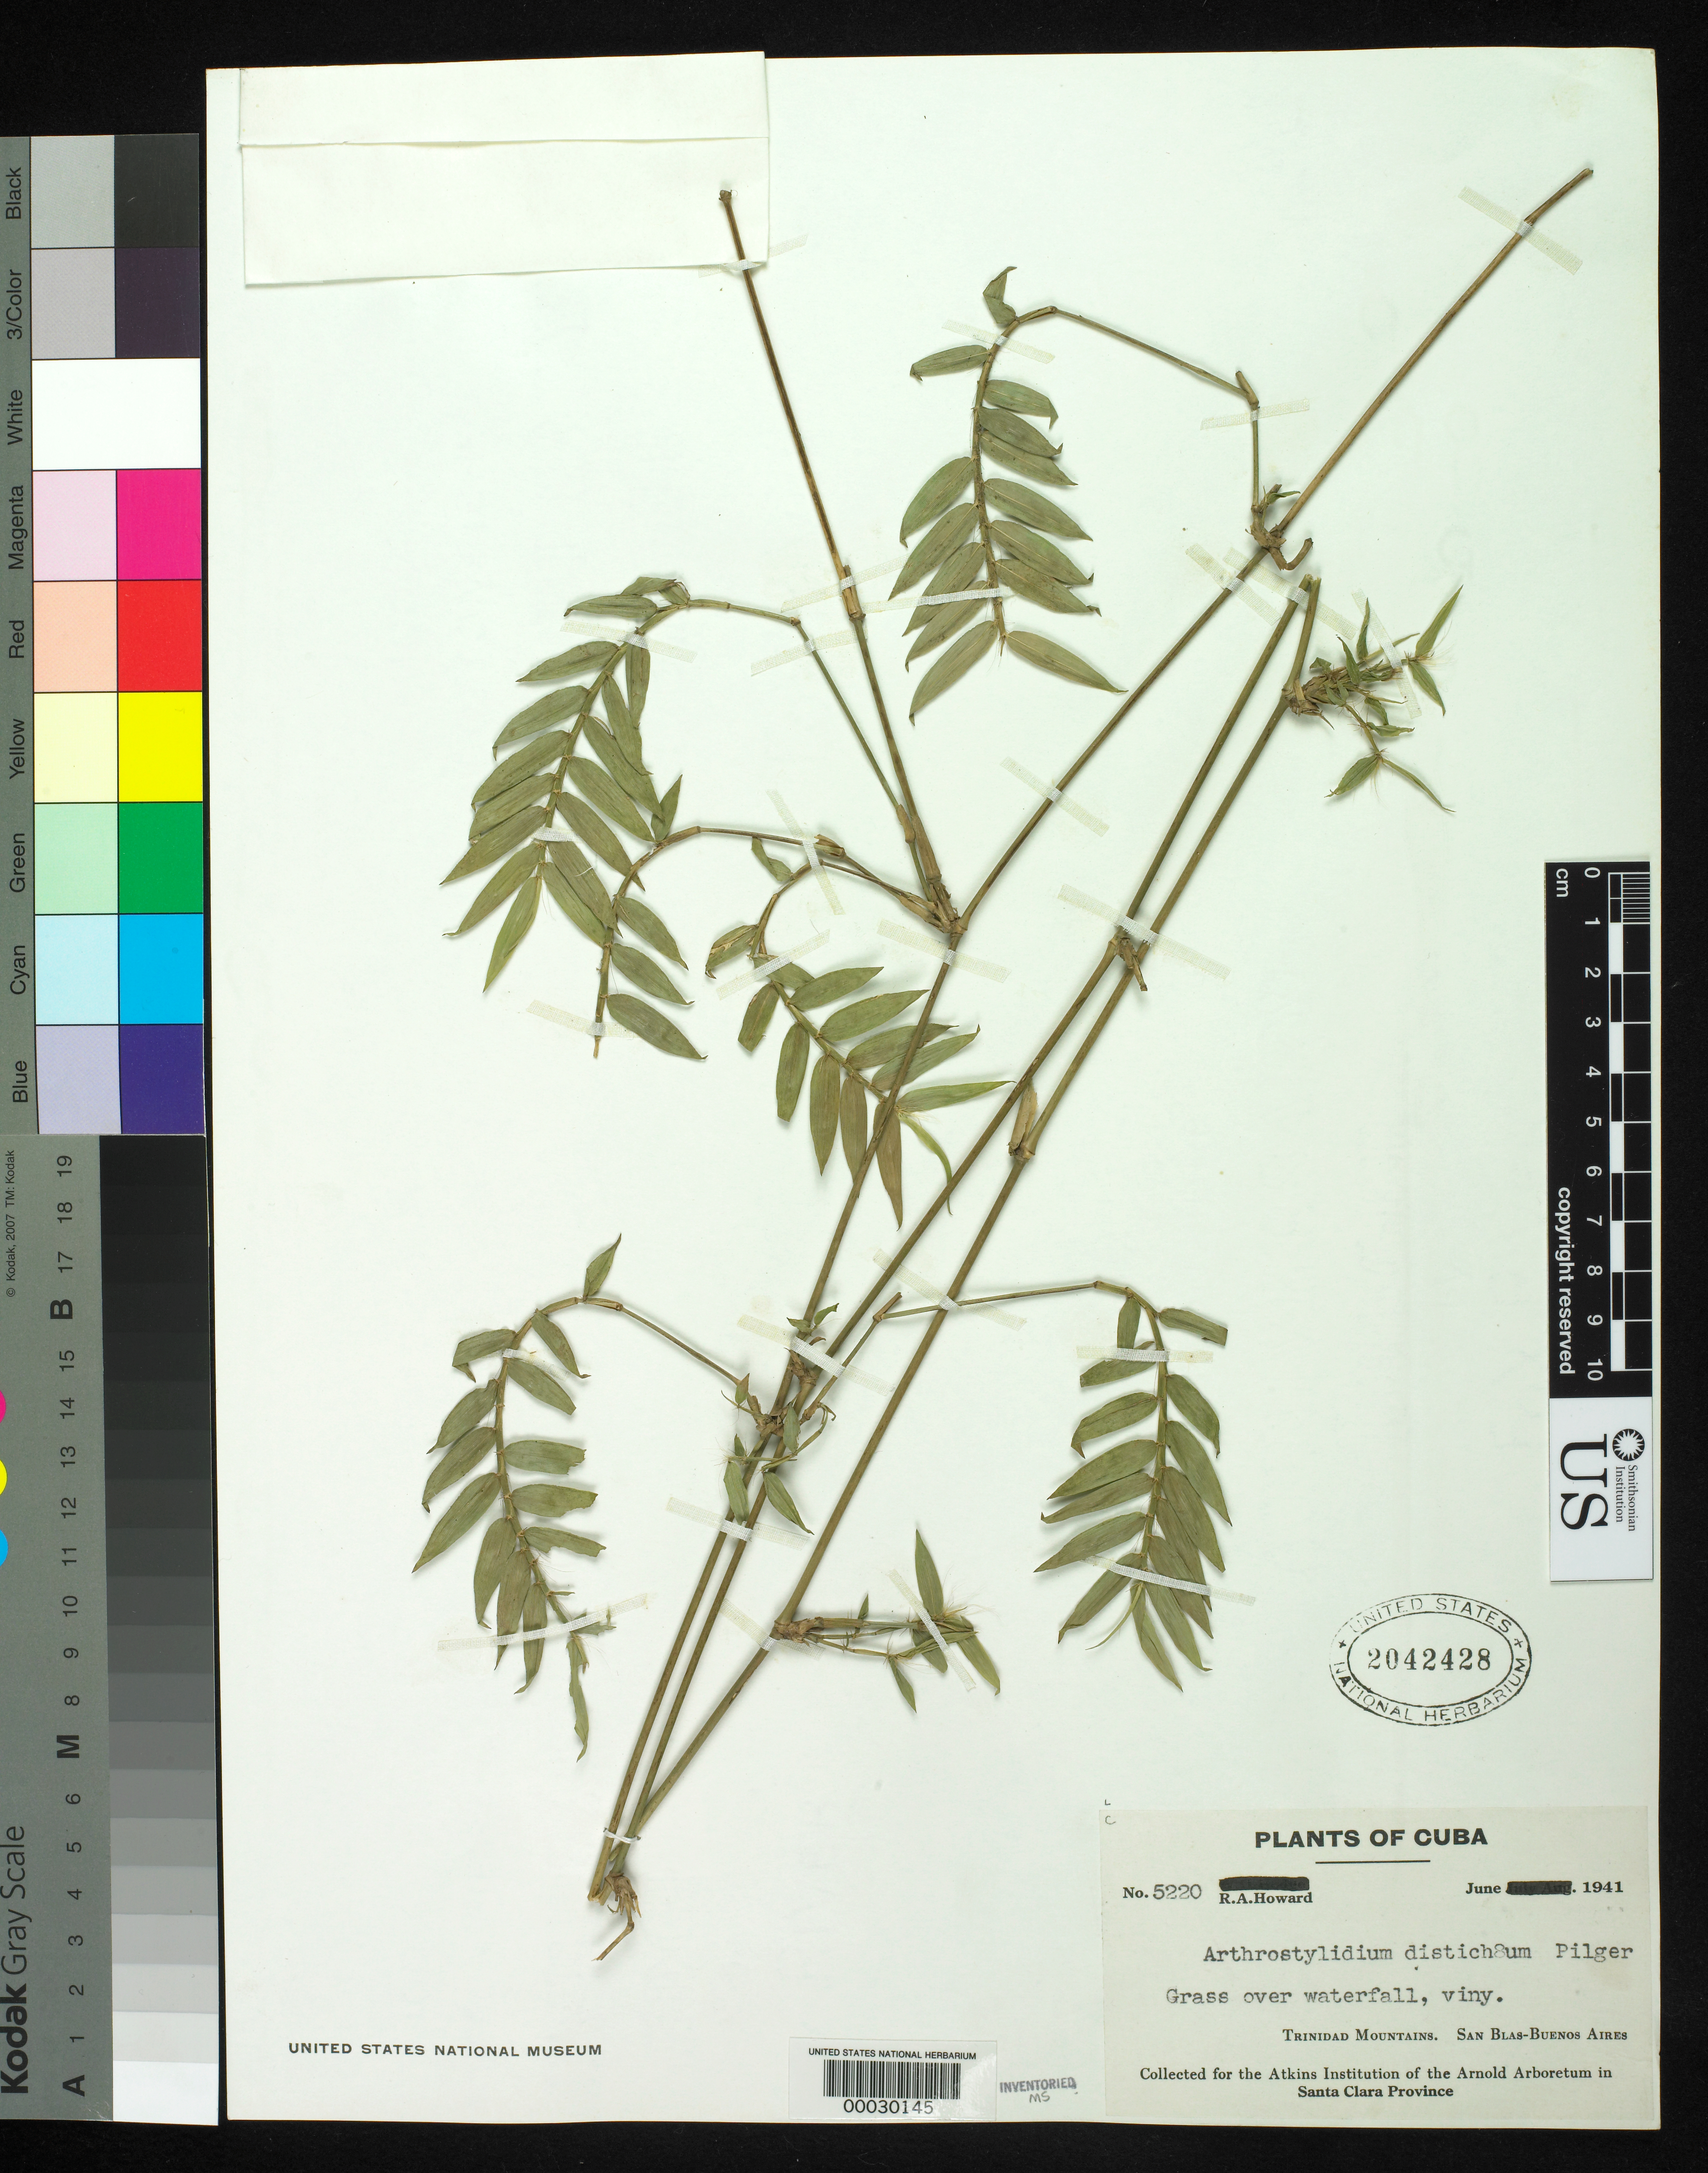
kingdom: Plantae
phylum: Tracheophyta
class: Liliopsida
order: Poales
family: Poaceae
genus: Arthrostylidium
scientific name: Arthrostylidium distichum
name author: Pilg. in Urb.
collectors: R. A. Howard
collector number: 5220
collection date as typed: Jun 1941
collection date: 1941-06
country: Cuba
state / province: Las Villas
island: Greater Antilles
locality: San blas, buenos aires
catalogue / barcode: US 2042428